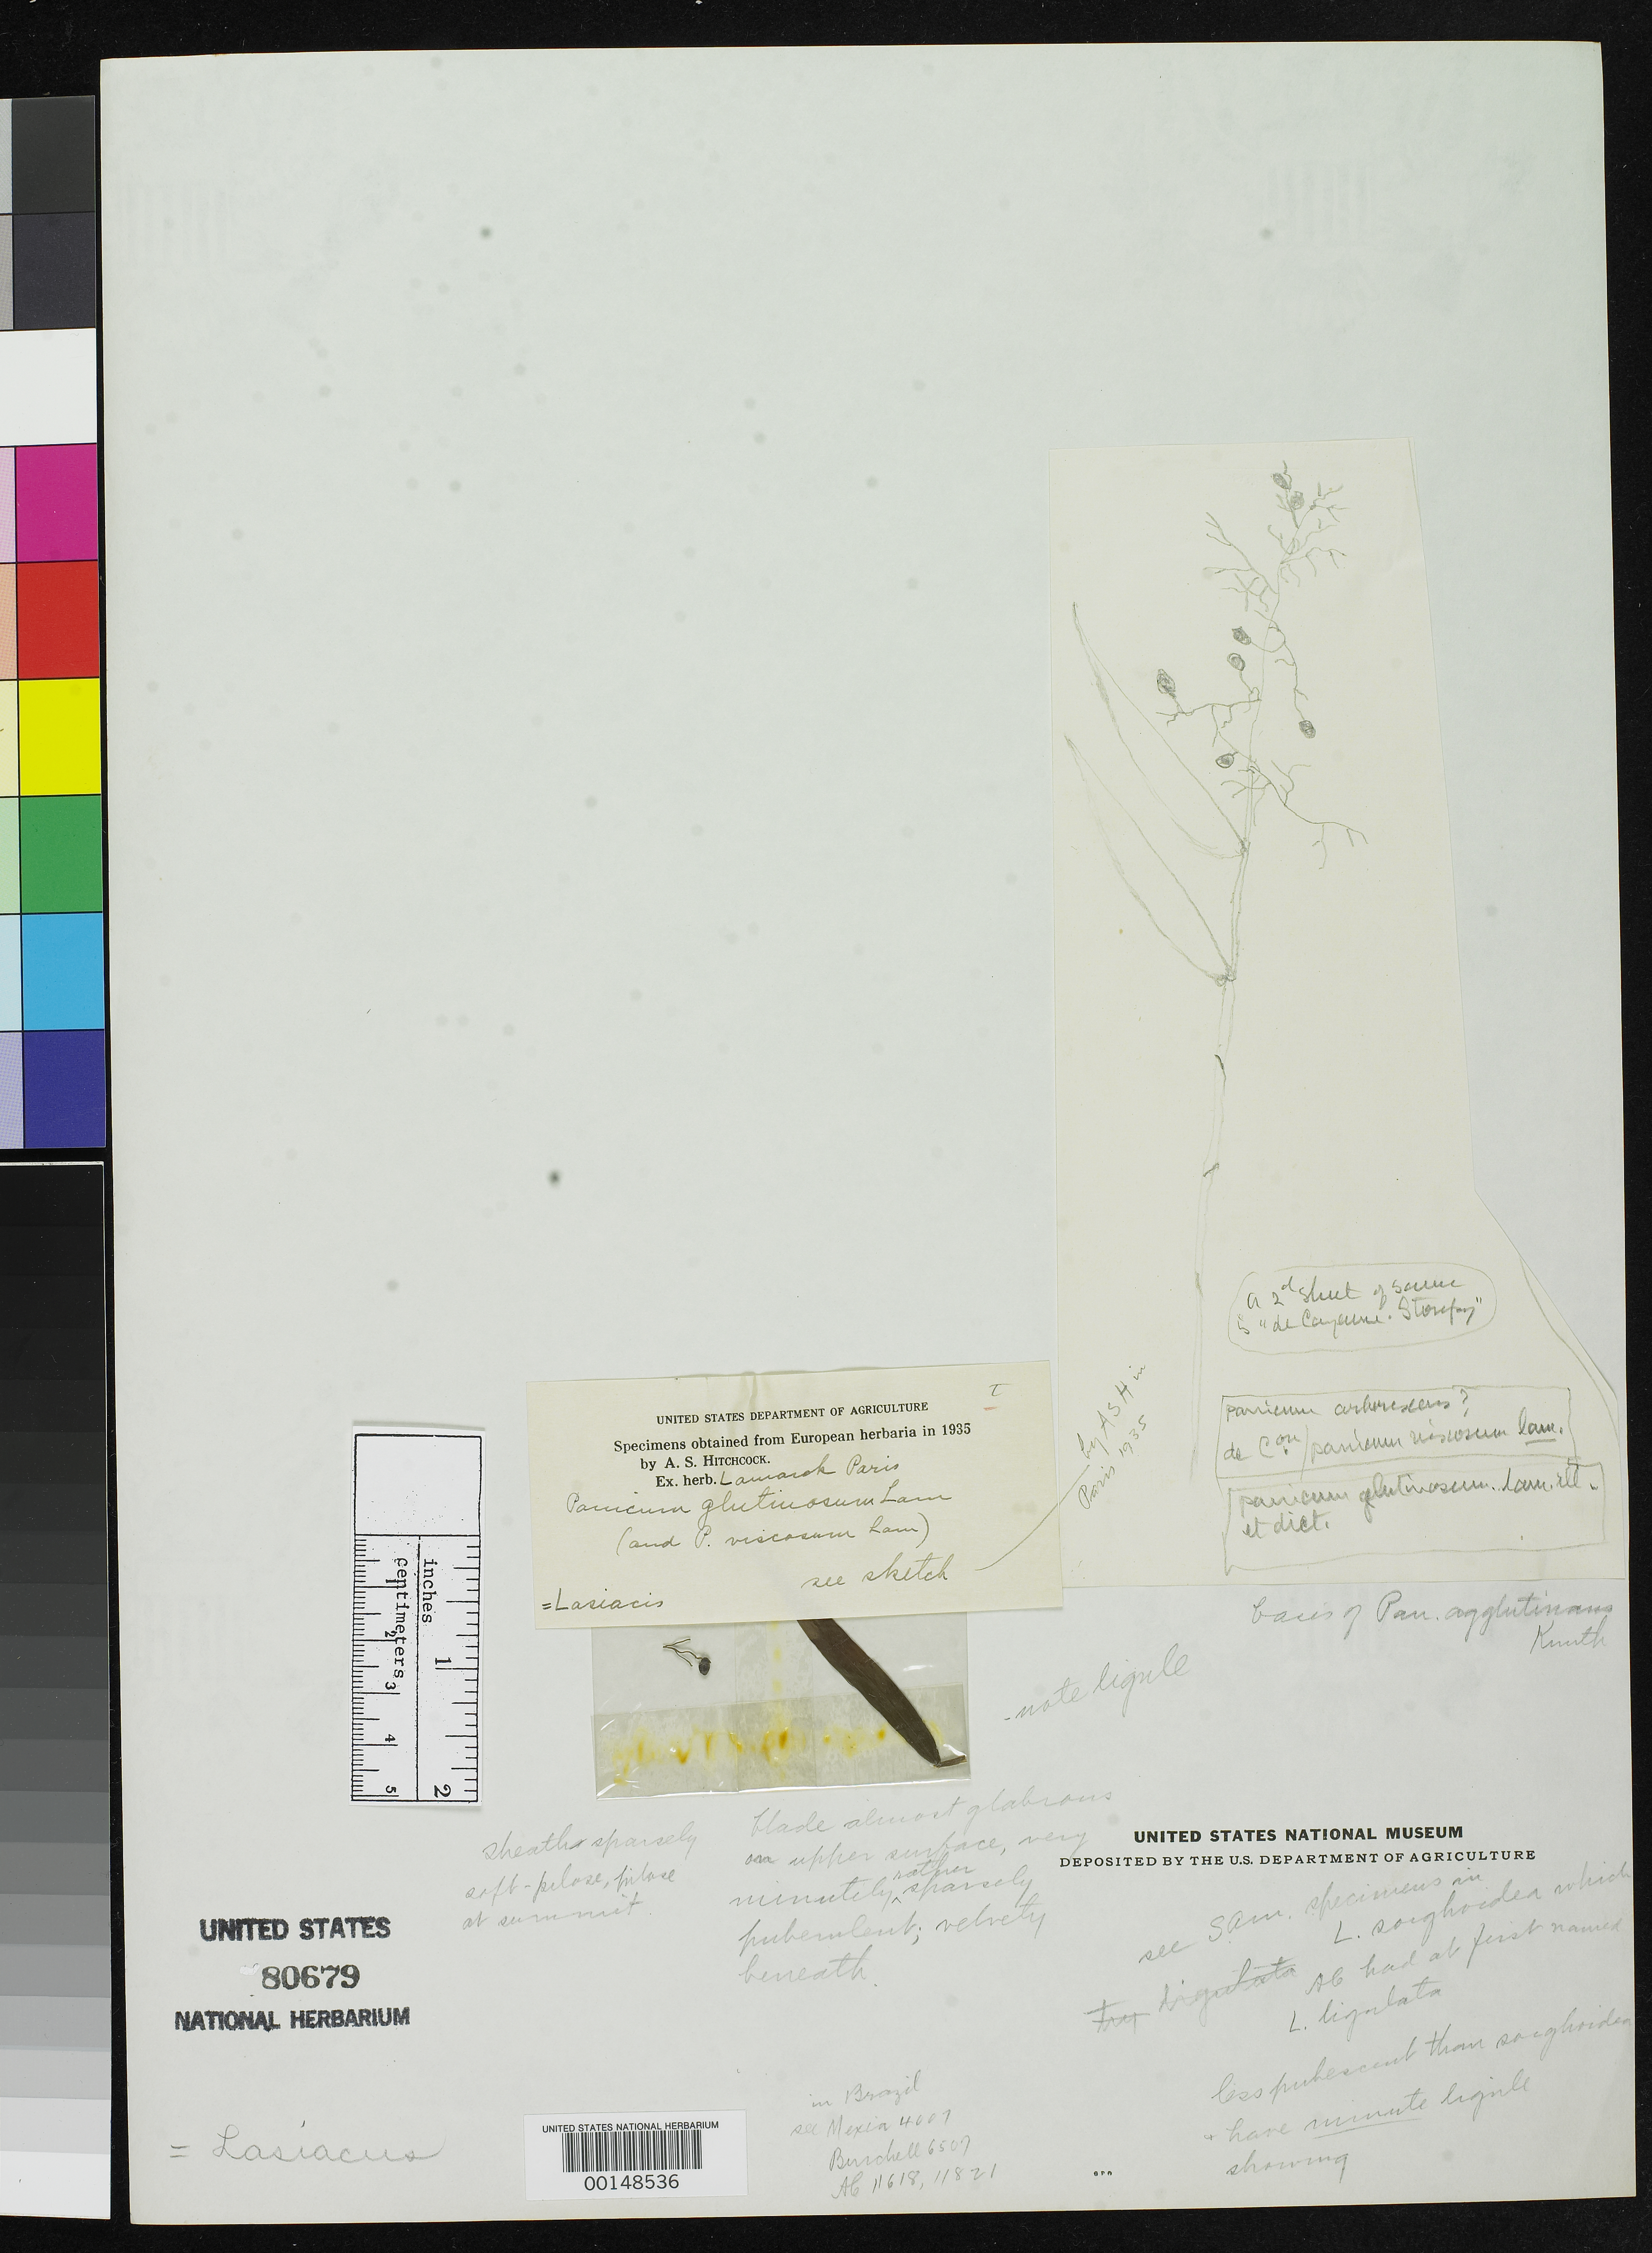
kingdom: Plantae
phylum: Tracheophyta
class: Liliopsida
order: Poales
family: Poaceae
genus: Panicum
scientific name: Panicum glutinosum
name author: Lam.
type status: Type Fragment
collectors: D. Stoupy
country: French Guiana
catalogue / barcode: US 80679